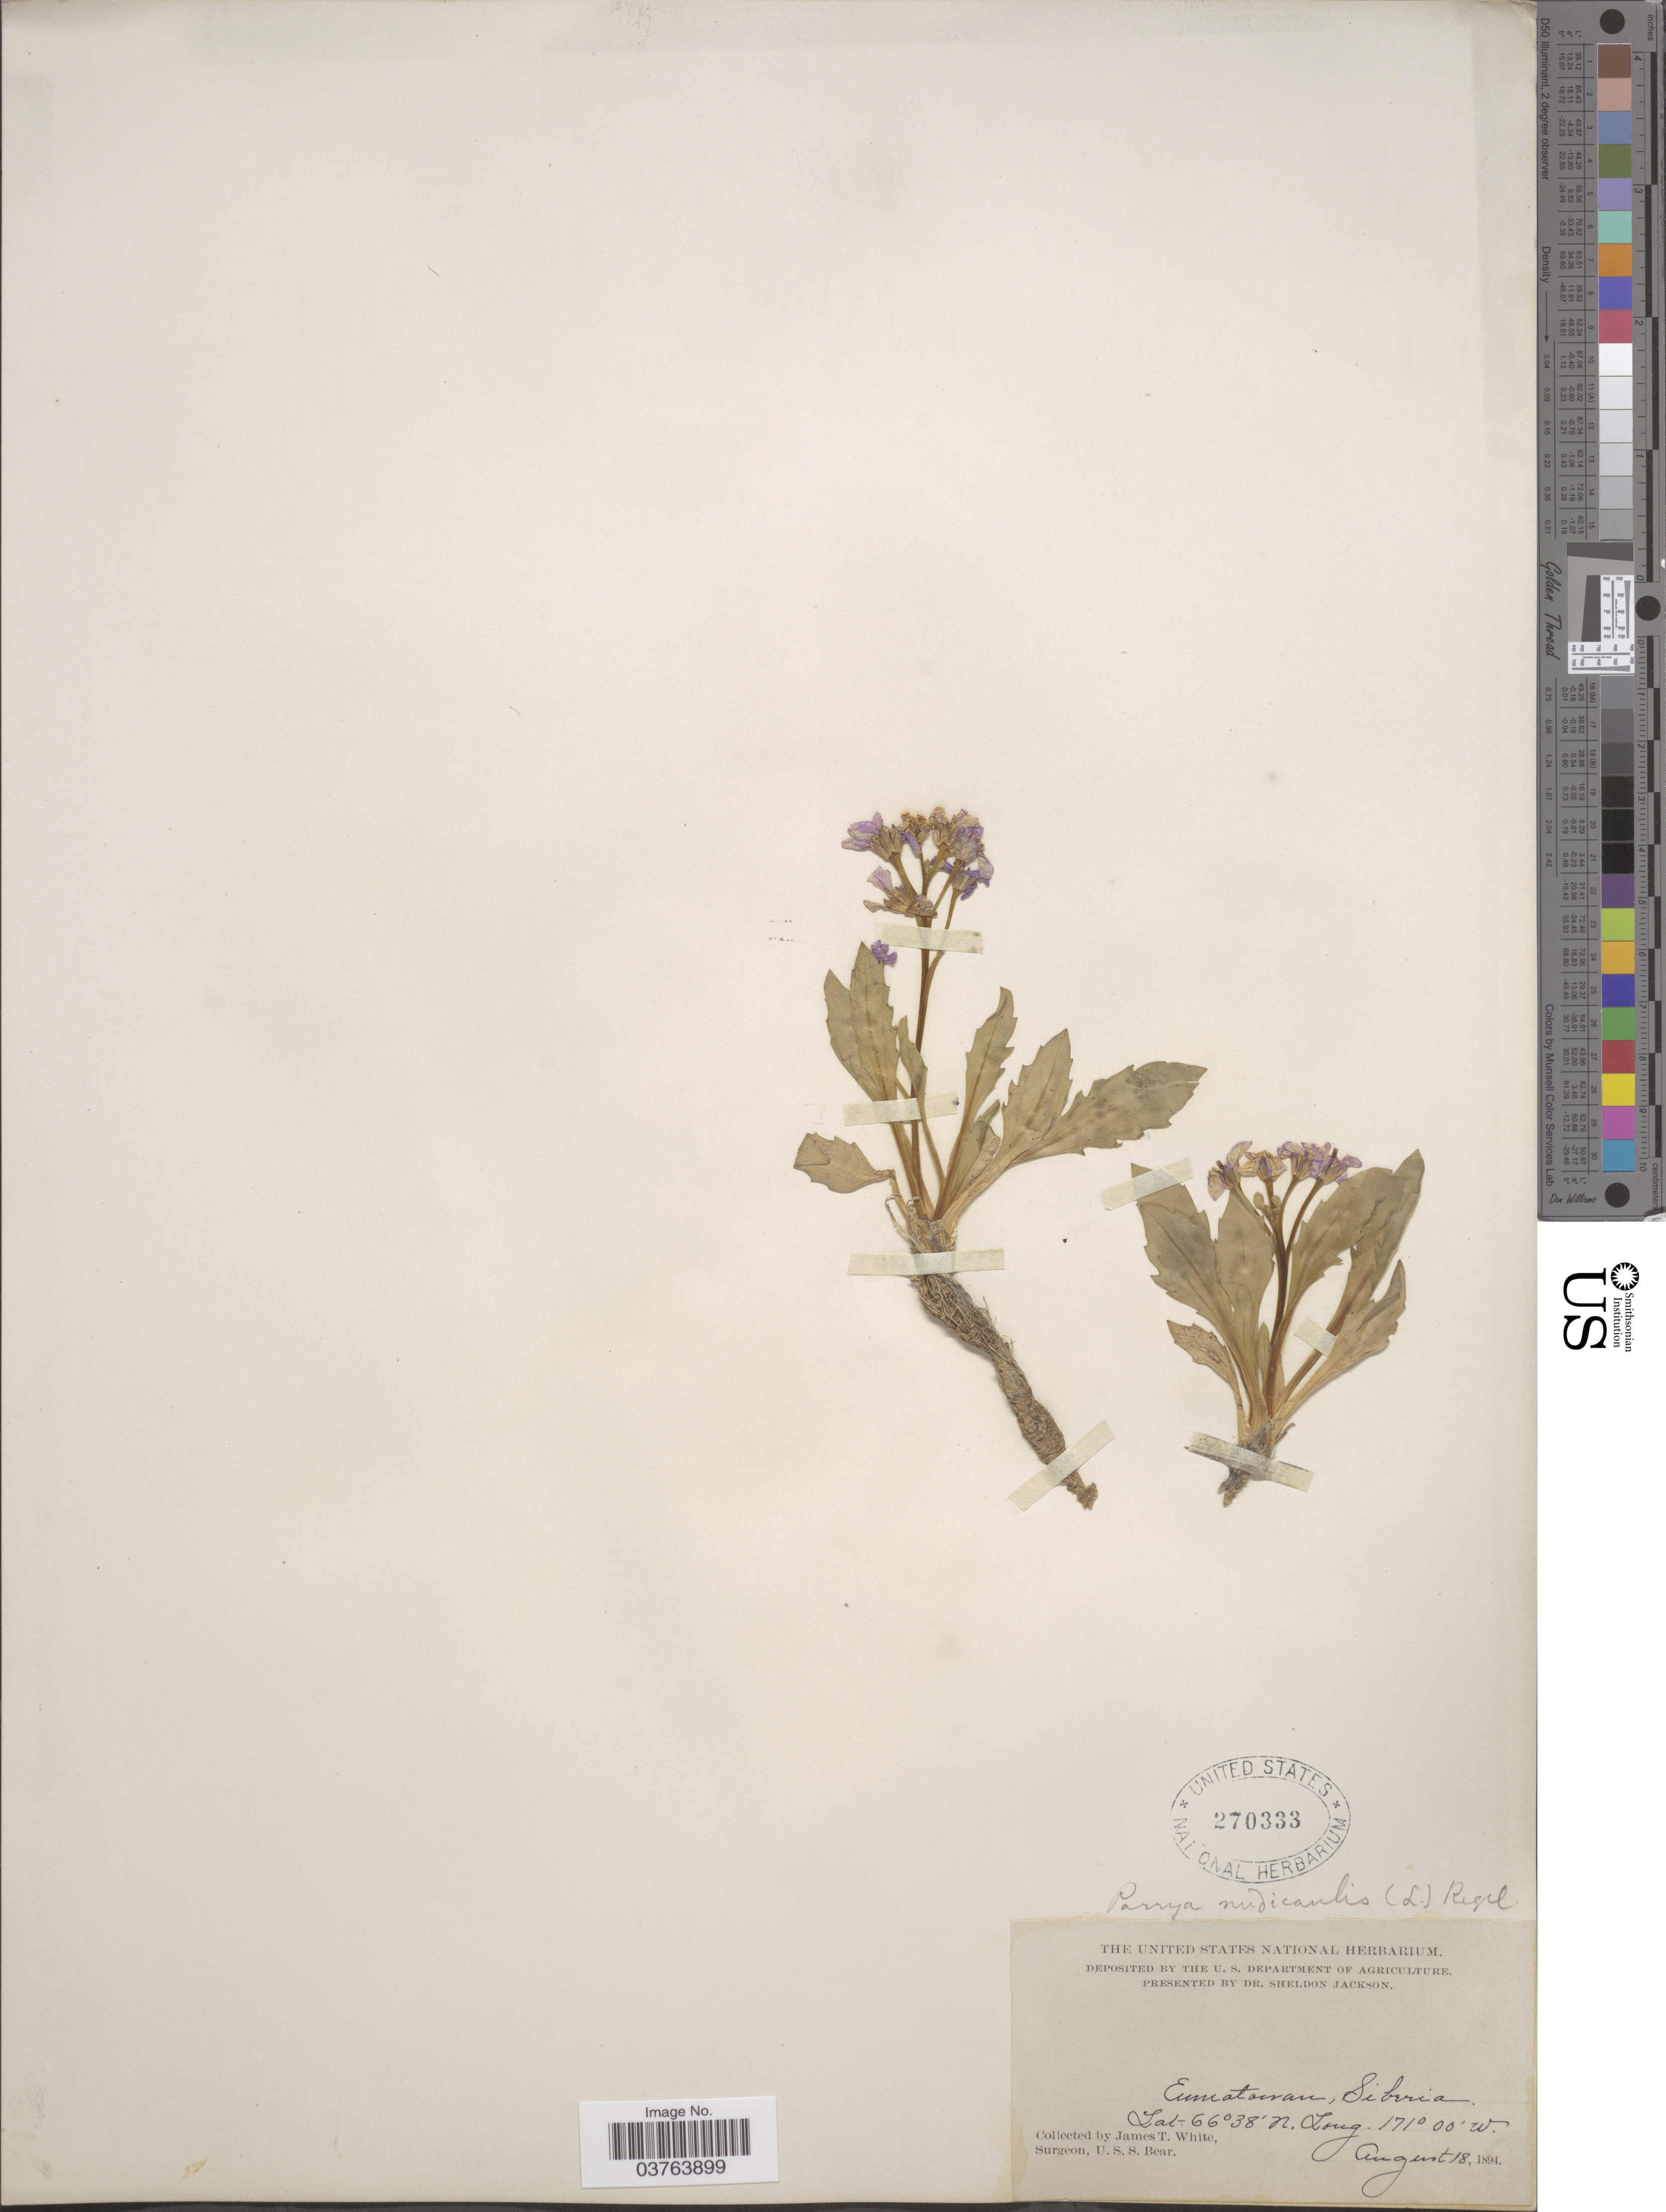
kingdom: Plantae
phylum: Tracheophyta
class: Magnoliopsida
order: Brassicales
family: Brassicaceae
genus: Parrya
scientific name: Parrya nudicaulis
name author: (L.) Regel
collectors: J. T. White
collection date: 1894-08-18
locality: Eumatowan [interpreted], Siberia.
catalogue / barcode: US 270333